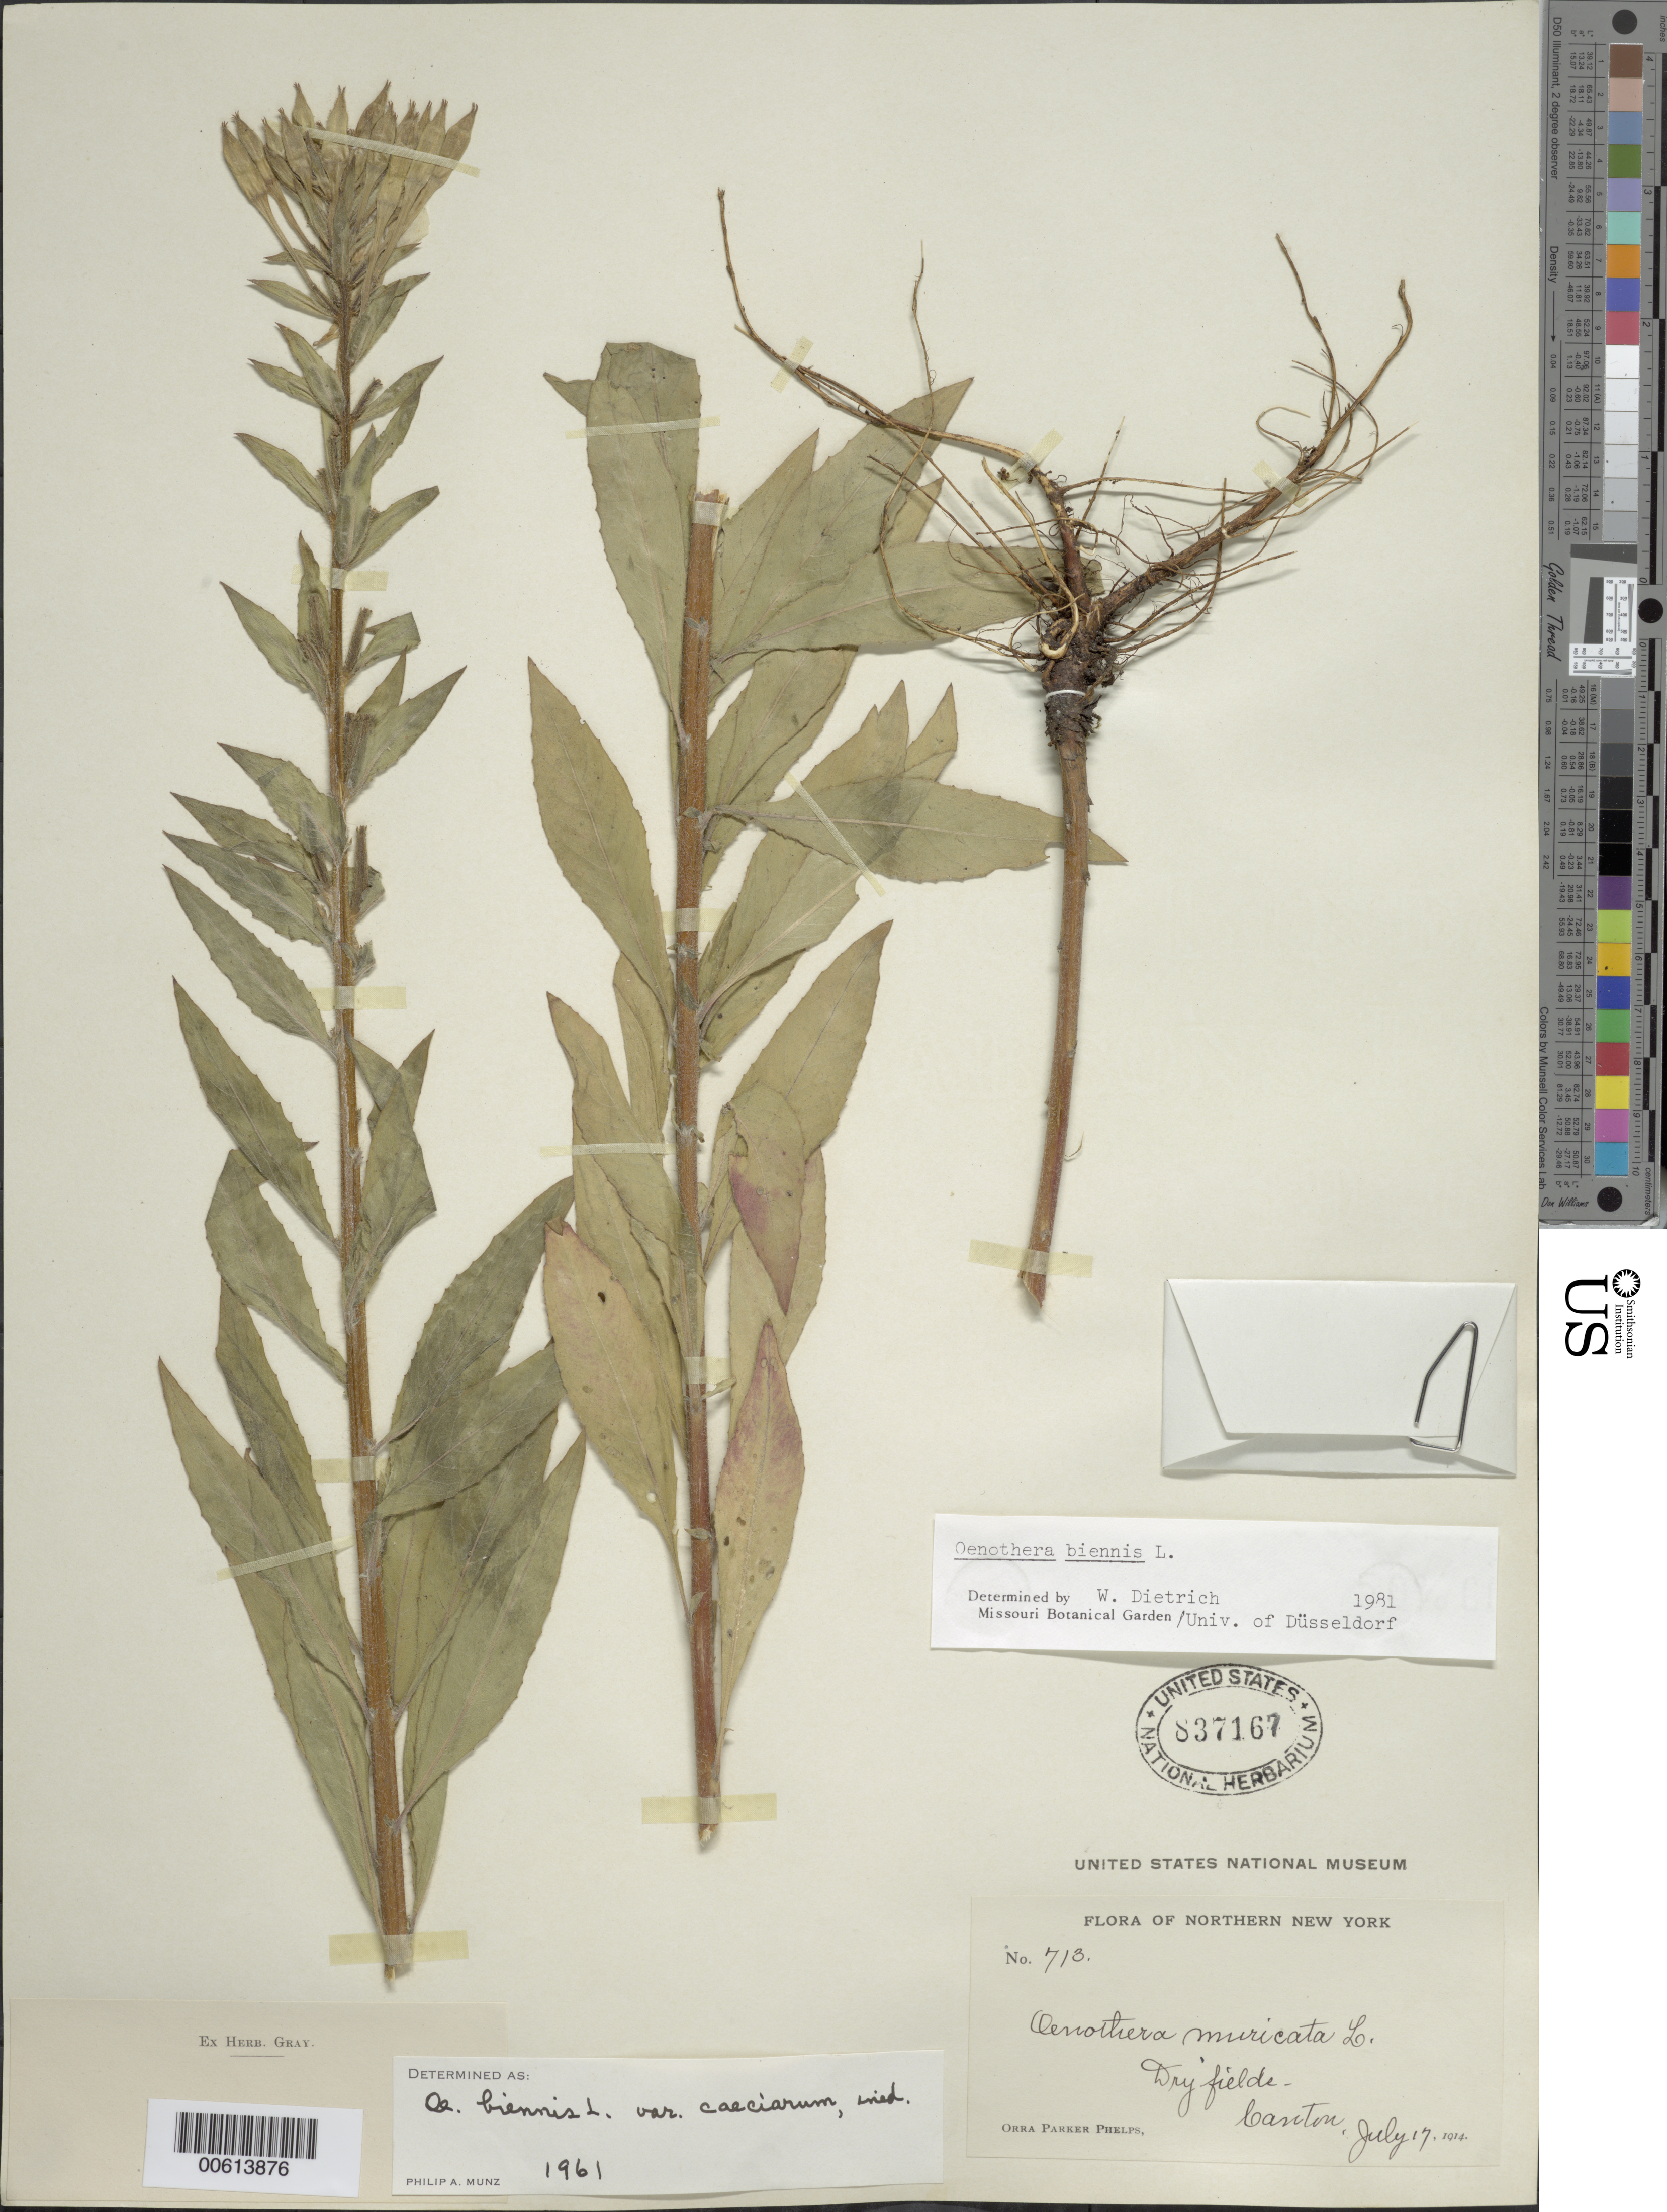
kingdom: Plantae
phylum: Tracheophyta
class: Magnoliopsida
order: Myrtales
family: Onagraceae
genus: Oenothera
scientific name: Oenothera biennis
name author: L.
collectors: O. P. Phelps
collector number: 713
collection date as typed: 17 Jul 1914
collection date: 1914-07-17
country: United States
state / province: New York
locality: Canton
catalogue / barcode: US 837167